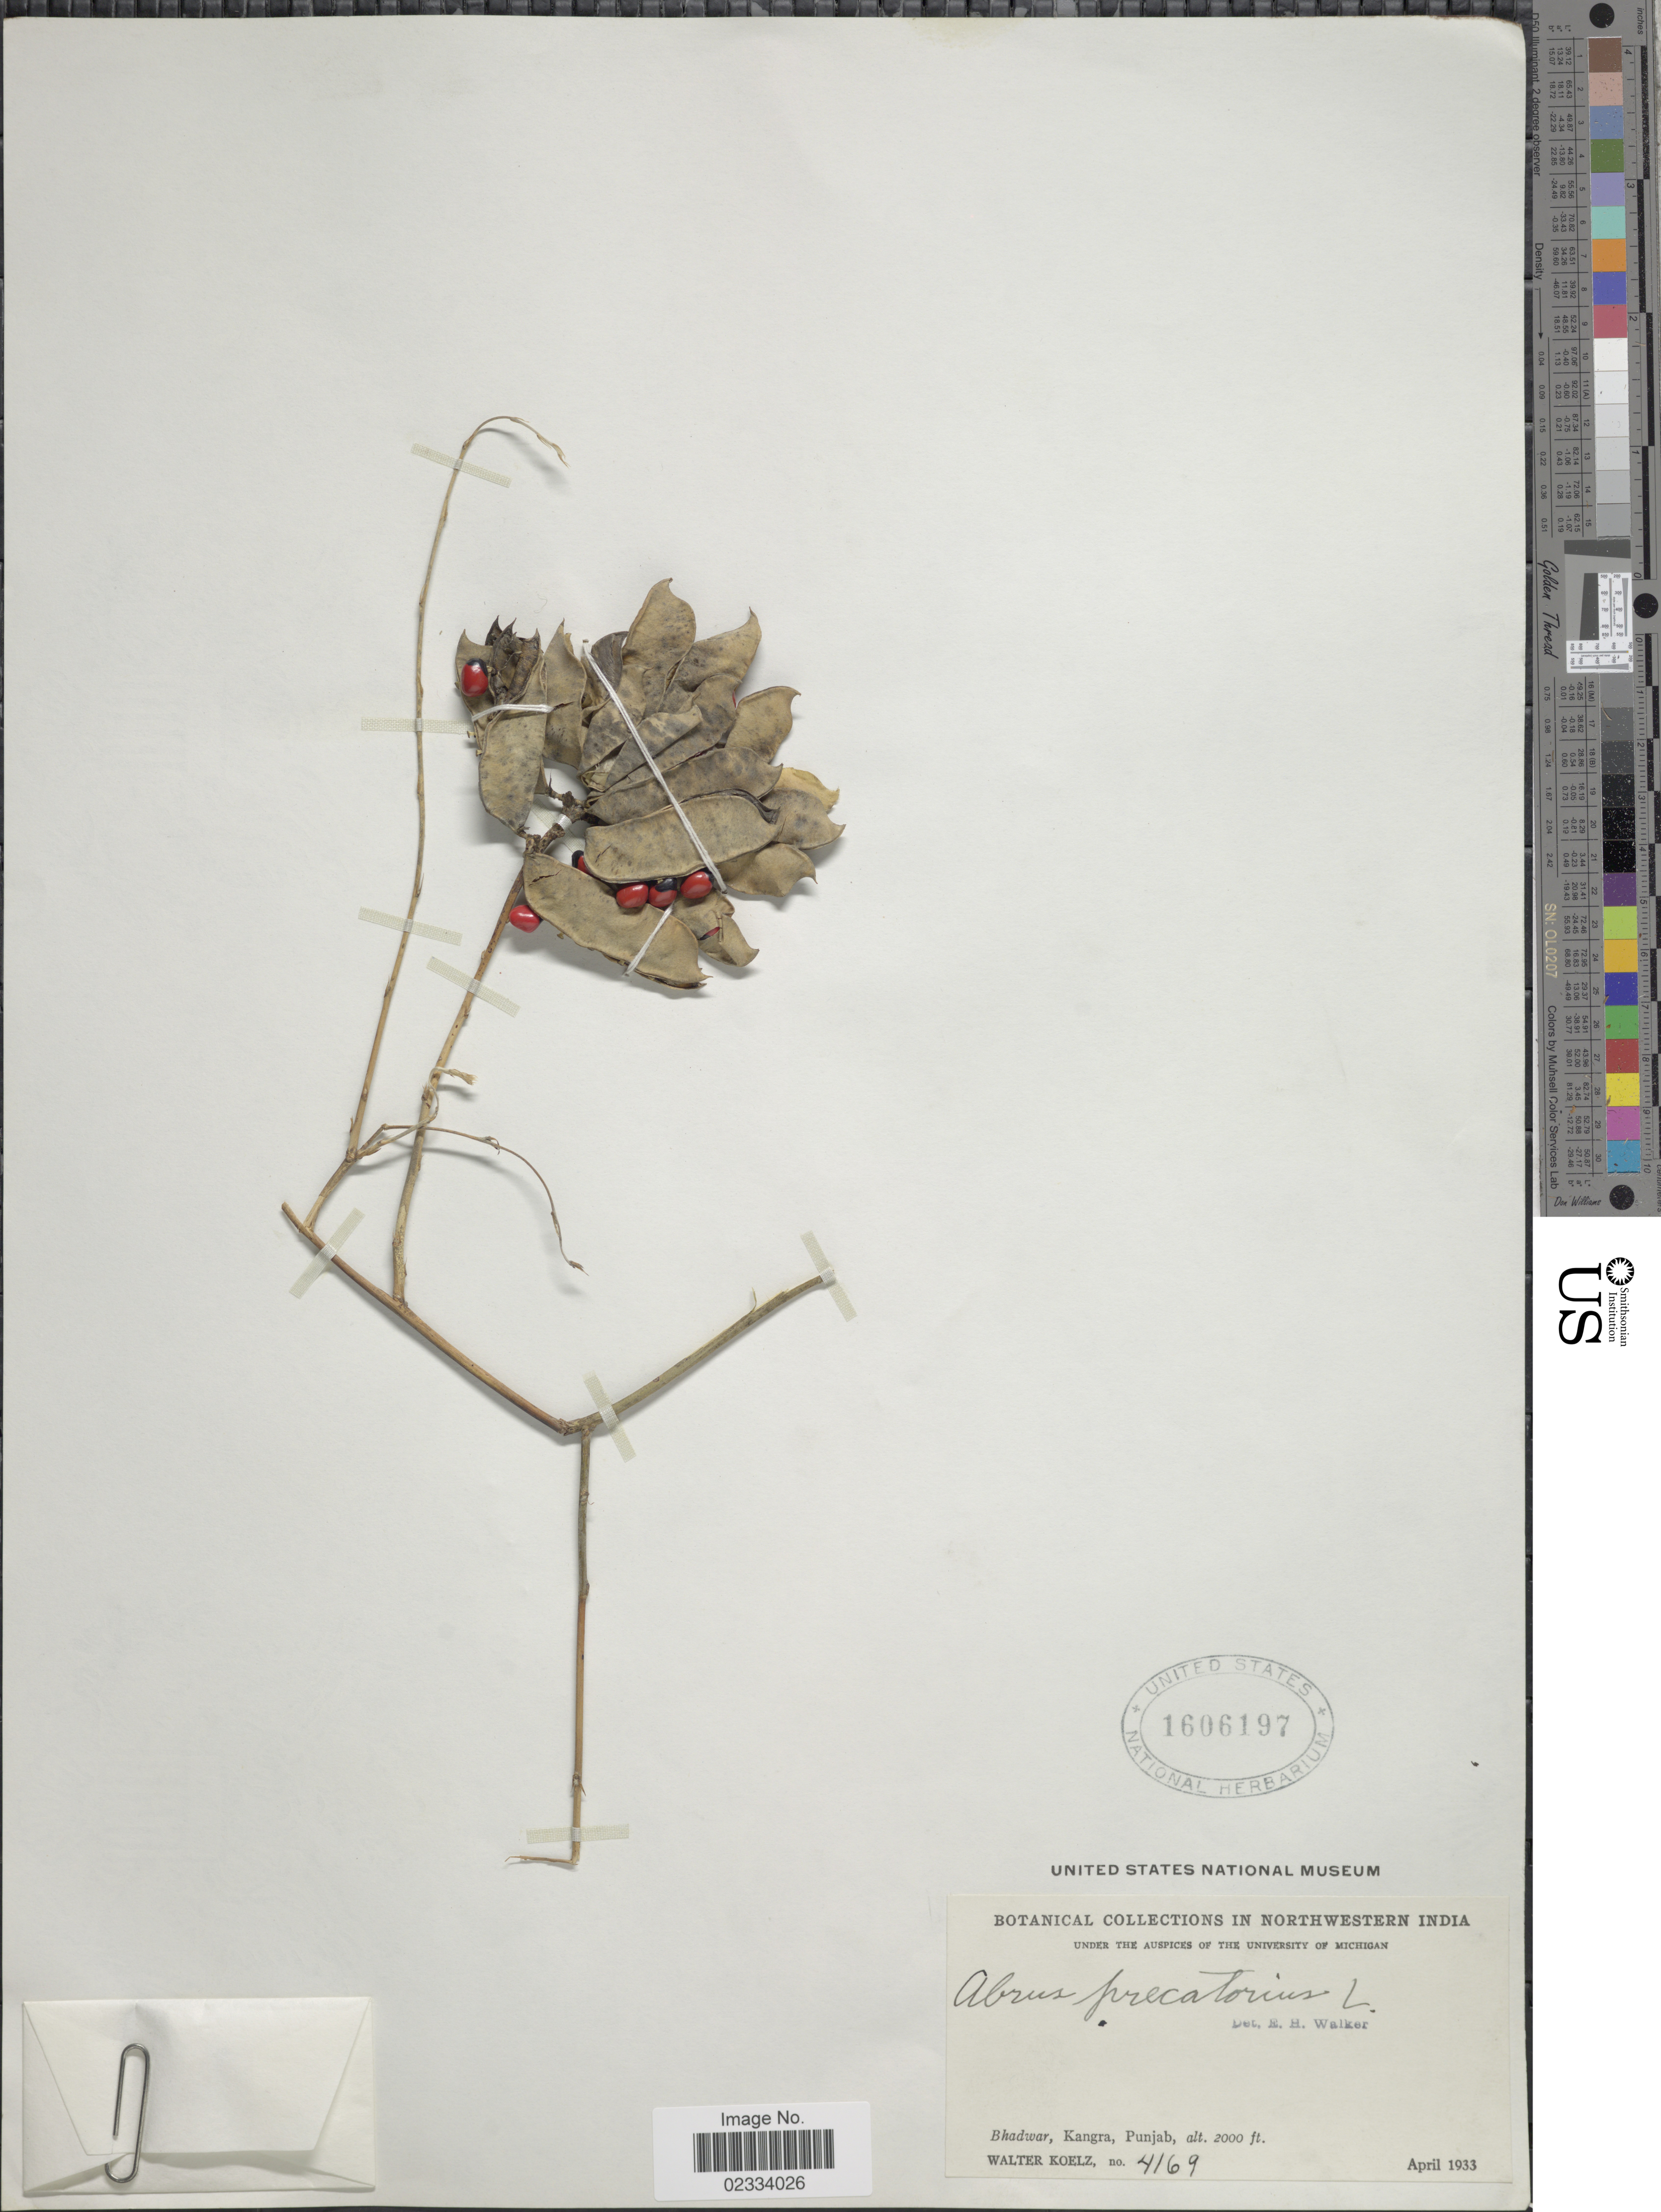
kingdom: Plantae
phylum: Tracheophyta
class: Magnoliopsida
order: Fabales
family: Fabaceae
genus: Abrus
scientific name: Abrus precatorius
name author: L.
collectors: W. N. Koelz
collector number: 4169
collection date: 1933-04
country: India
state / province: Punjab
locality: Northwestern India. Bhadwar, Kangra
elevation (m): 610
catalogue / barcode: US 1606197